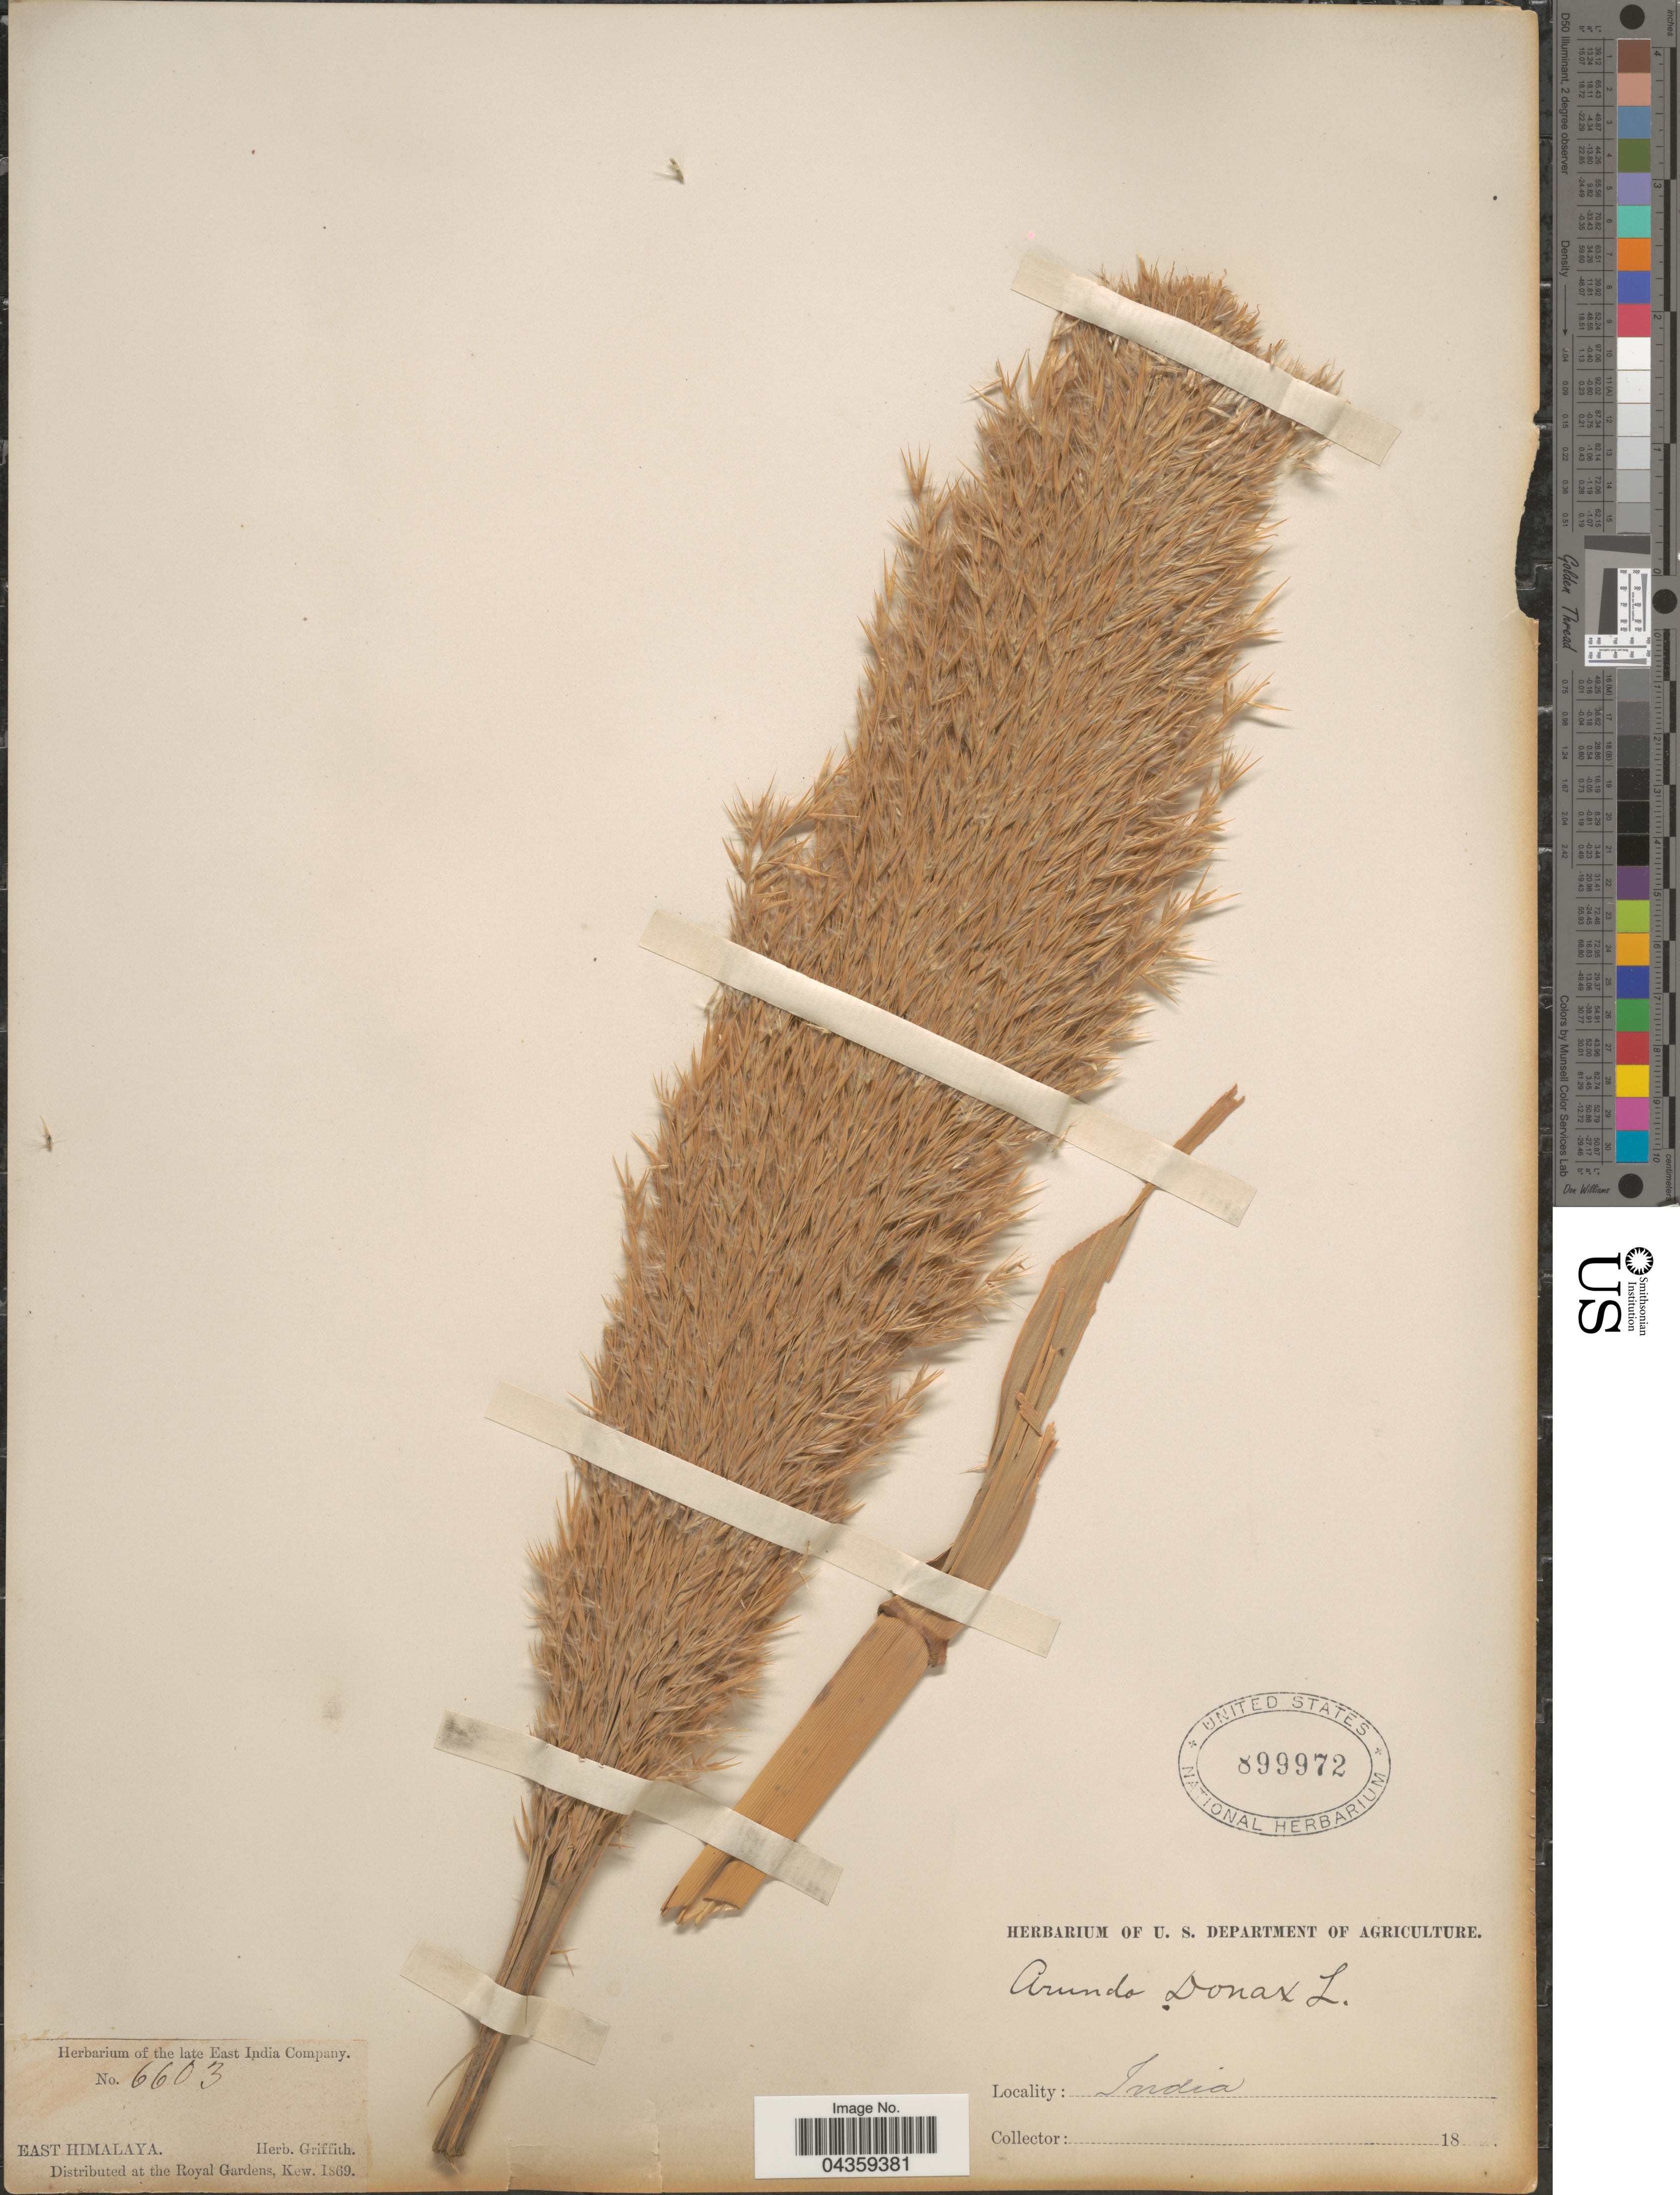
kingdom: Plantae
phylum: Tracheophyta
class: Liliopsida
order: Poales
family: Poaceae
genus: Arundo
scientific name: Arundo donax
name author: L.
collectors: ex herb. Griffith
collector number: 6603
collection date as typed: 18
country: India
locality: East Himalaya.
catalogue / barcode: US 899972